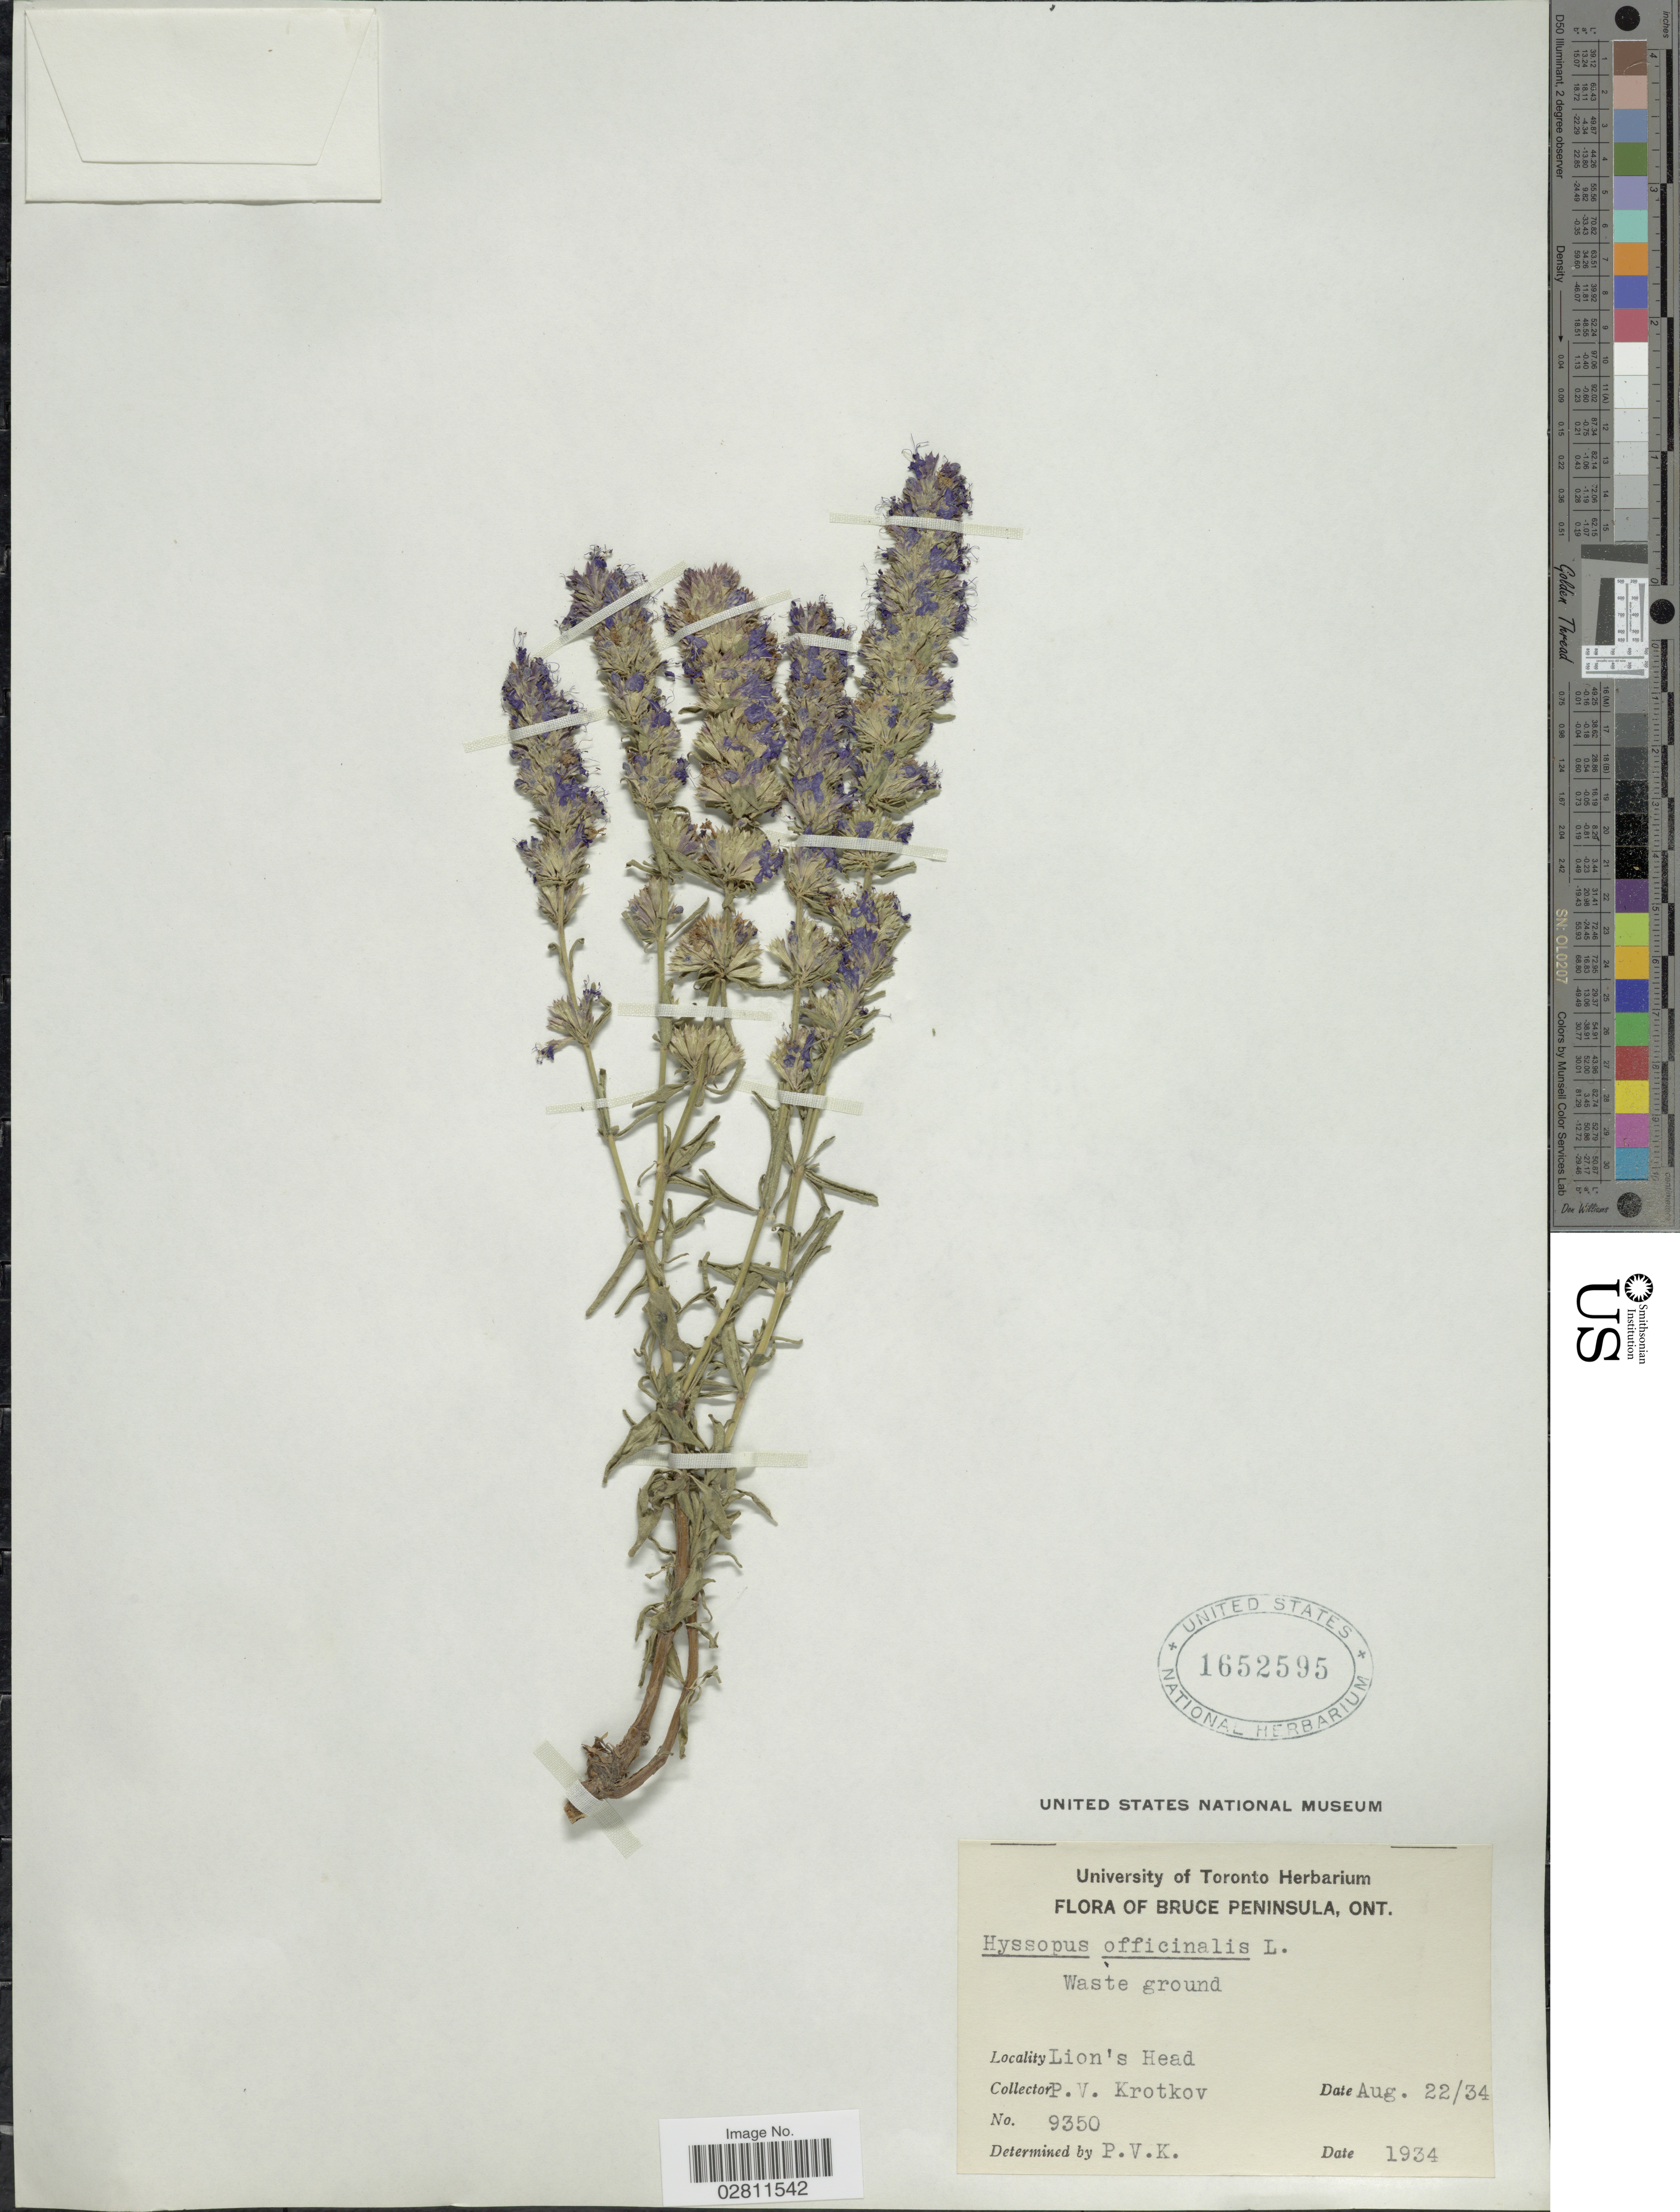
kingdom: Plantae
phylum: Tracheophyta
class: Magnoliopsida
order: Lamiales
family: Lamiaceae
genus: Hyssopus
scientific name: Hyssopus officinalis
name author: L.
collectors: P. V. Krotkov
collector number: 9350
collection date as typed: Transcribed d/m/y: 22/8/34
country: Canada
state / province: Ontario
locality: Bruce Peninsula. Lion's Head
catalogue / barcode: US 1652595